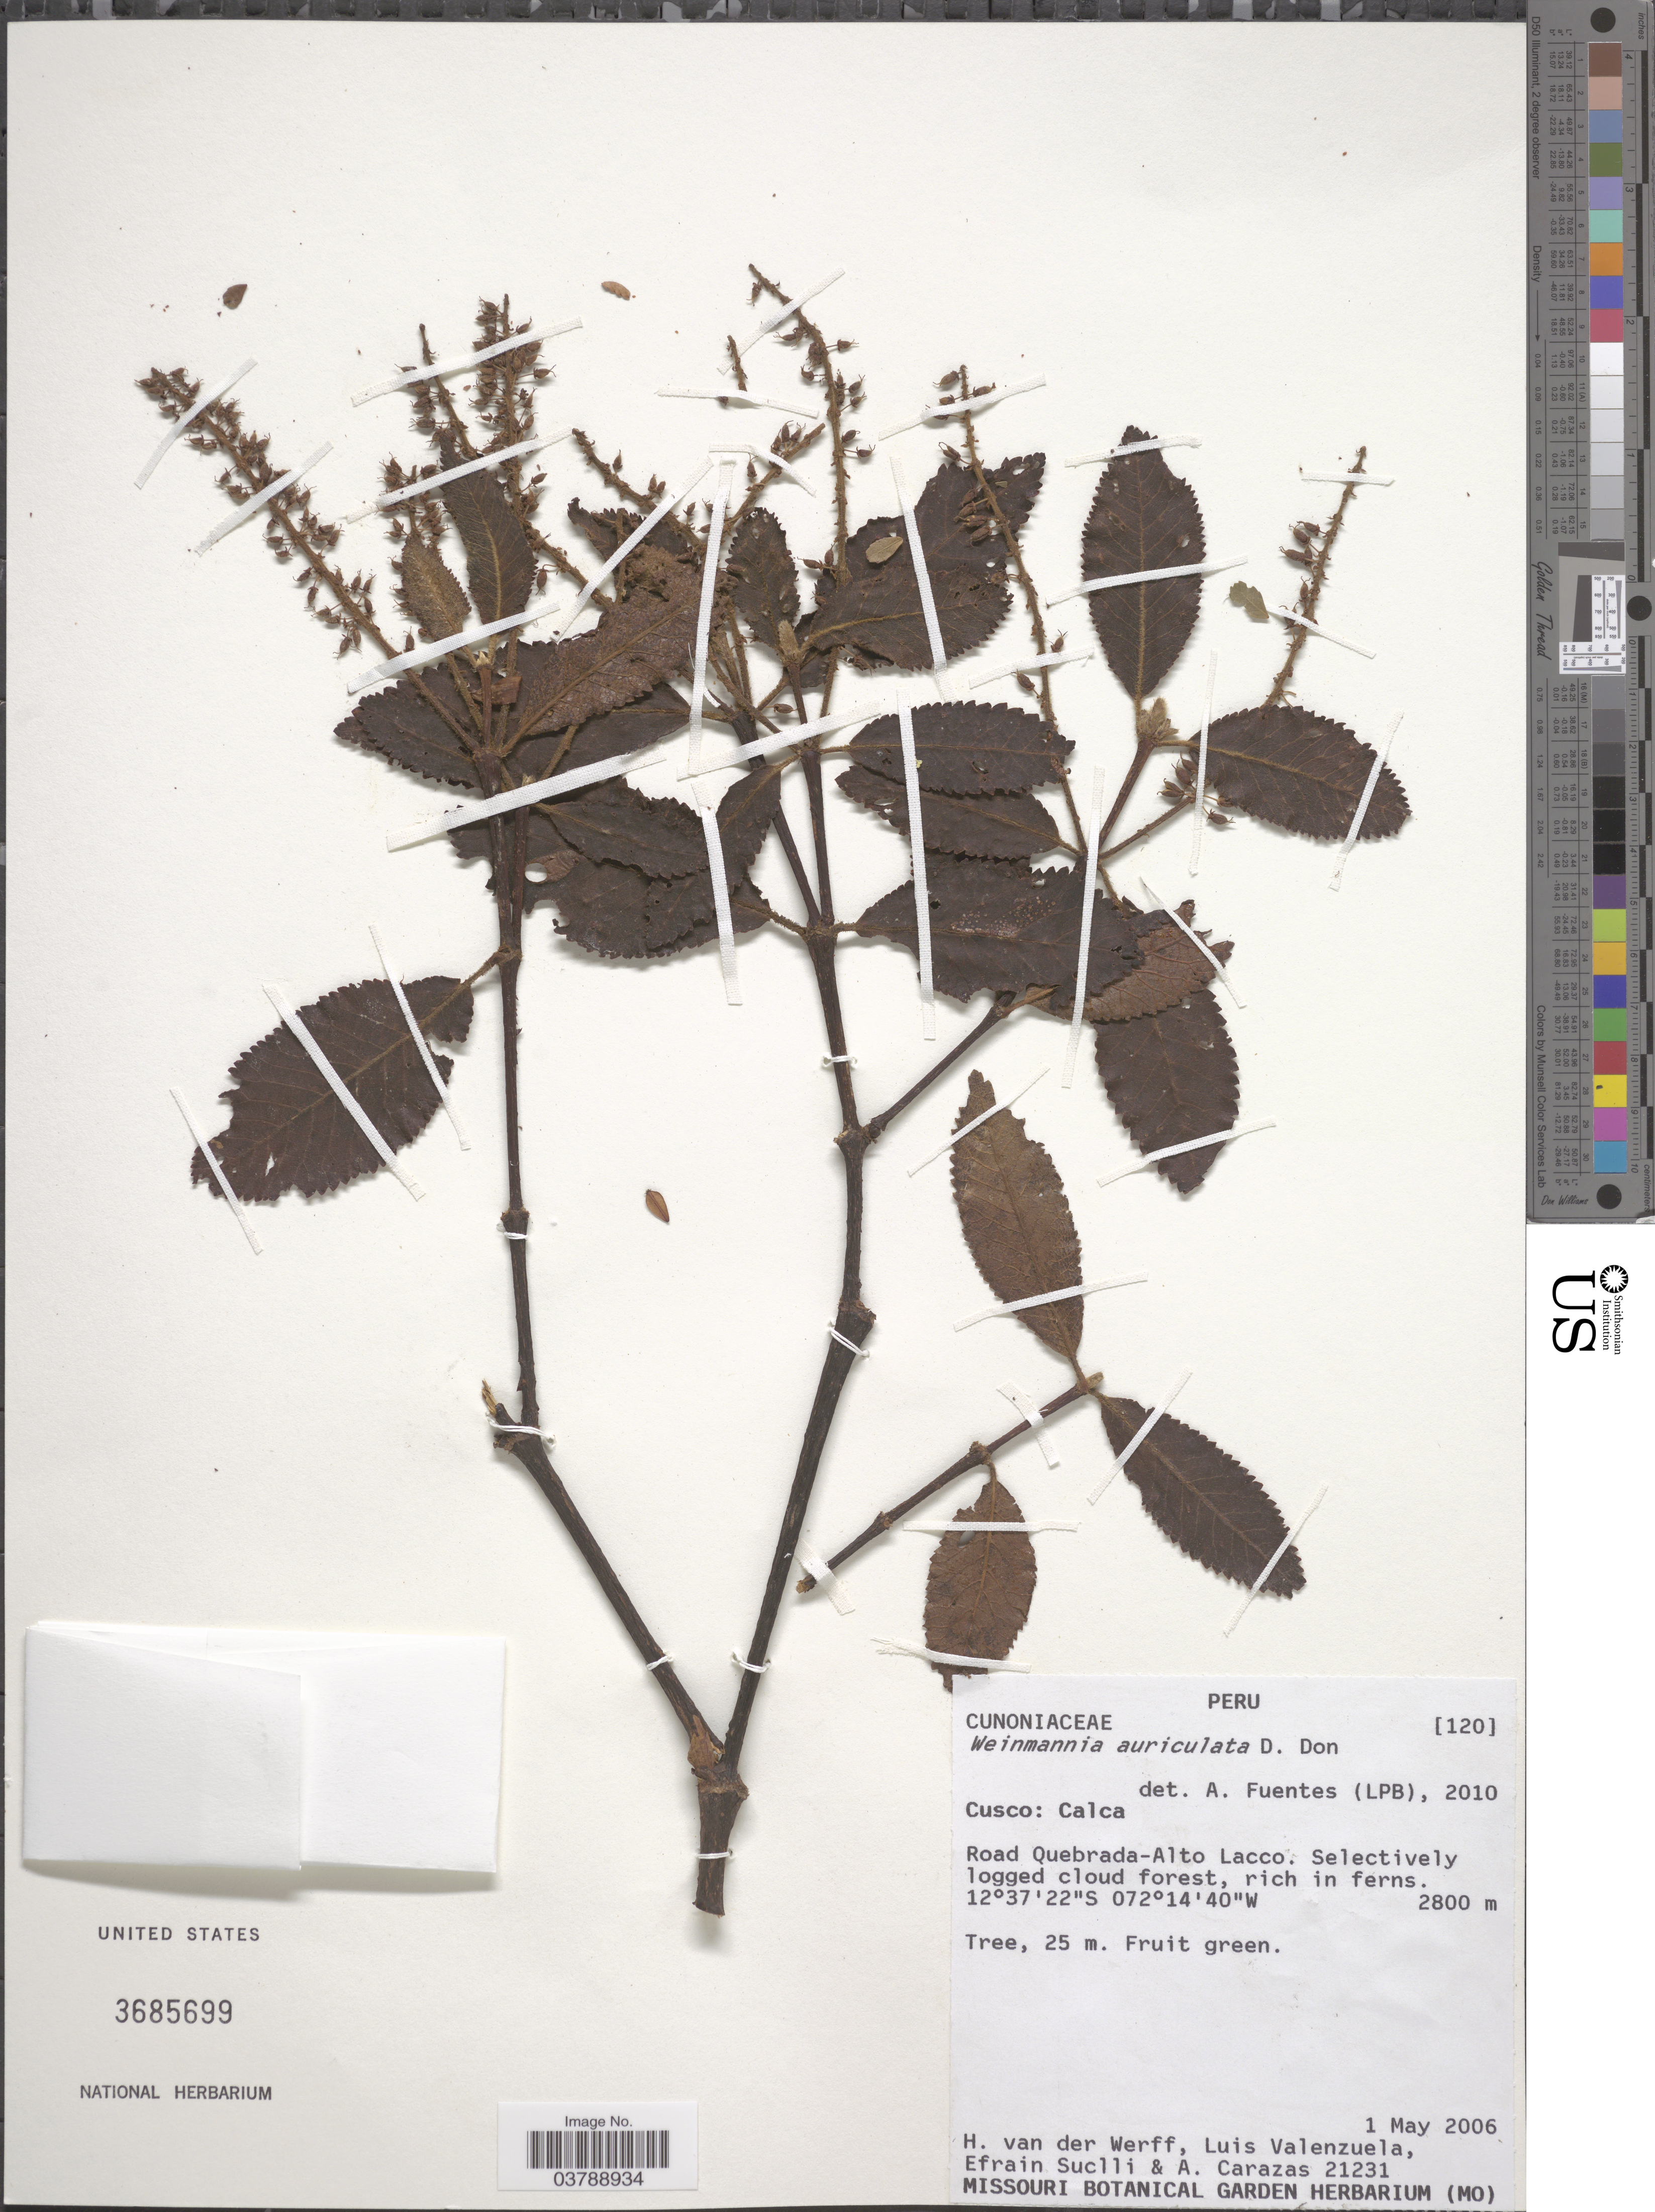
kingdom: Plantae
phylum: Tracheophyta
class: Magnoliopsida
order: Oxalidales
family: Cunoniaceae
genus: Weinmannia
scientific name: Weinmannia auriculata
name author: D. Don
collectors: H. van der Werff, L. Valenzuela, E. Suclli & A. Carazas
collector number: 21231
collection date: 2006-05-01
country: Peru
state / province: Cusco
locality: Calca. Road Quebrada-Alto Lacco.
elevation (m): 2800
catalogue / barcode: US 3685699